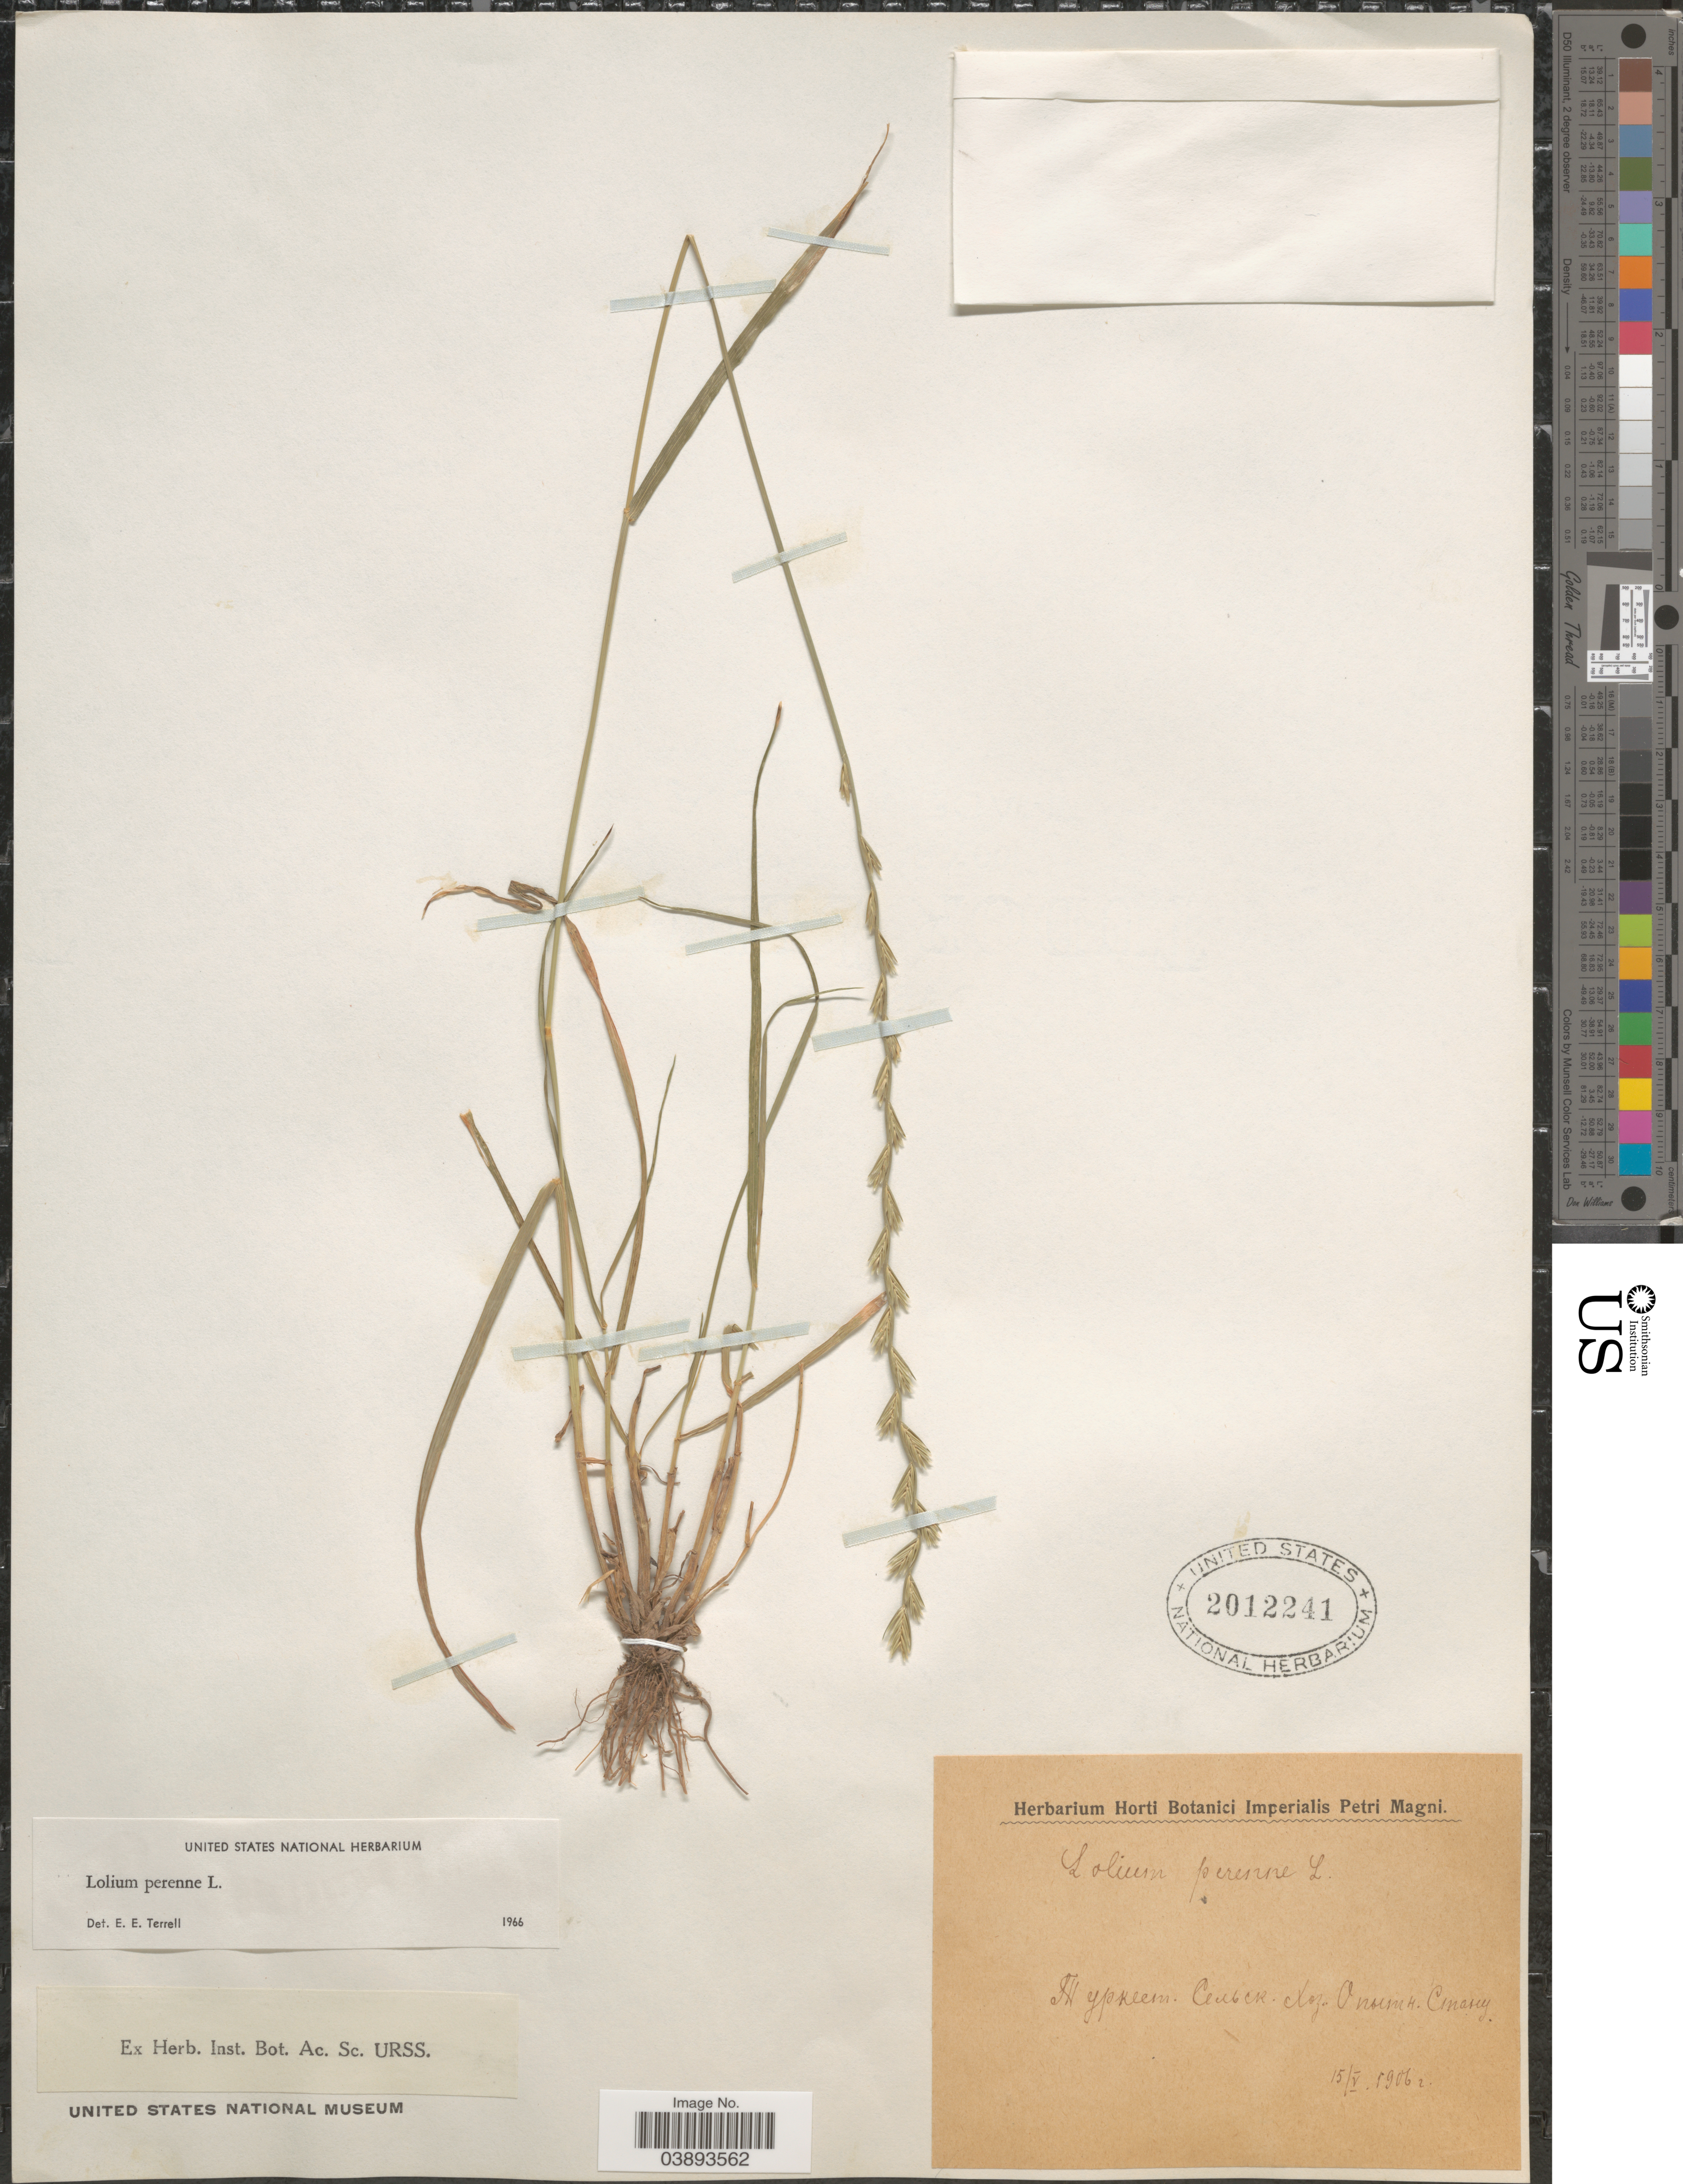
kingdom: Plantae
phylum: Tracheophyta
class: Liliopsida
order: Poales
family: Poaceae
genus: Lolium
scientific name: Lolium perenne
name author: L.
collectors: Ex herb. Horti Botanici Imperialis Petri Magni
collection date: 1906-05-15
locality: Turkestan, agricultural experimental station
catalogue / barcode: US 2012241